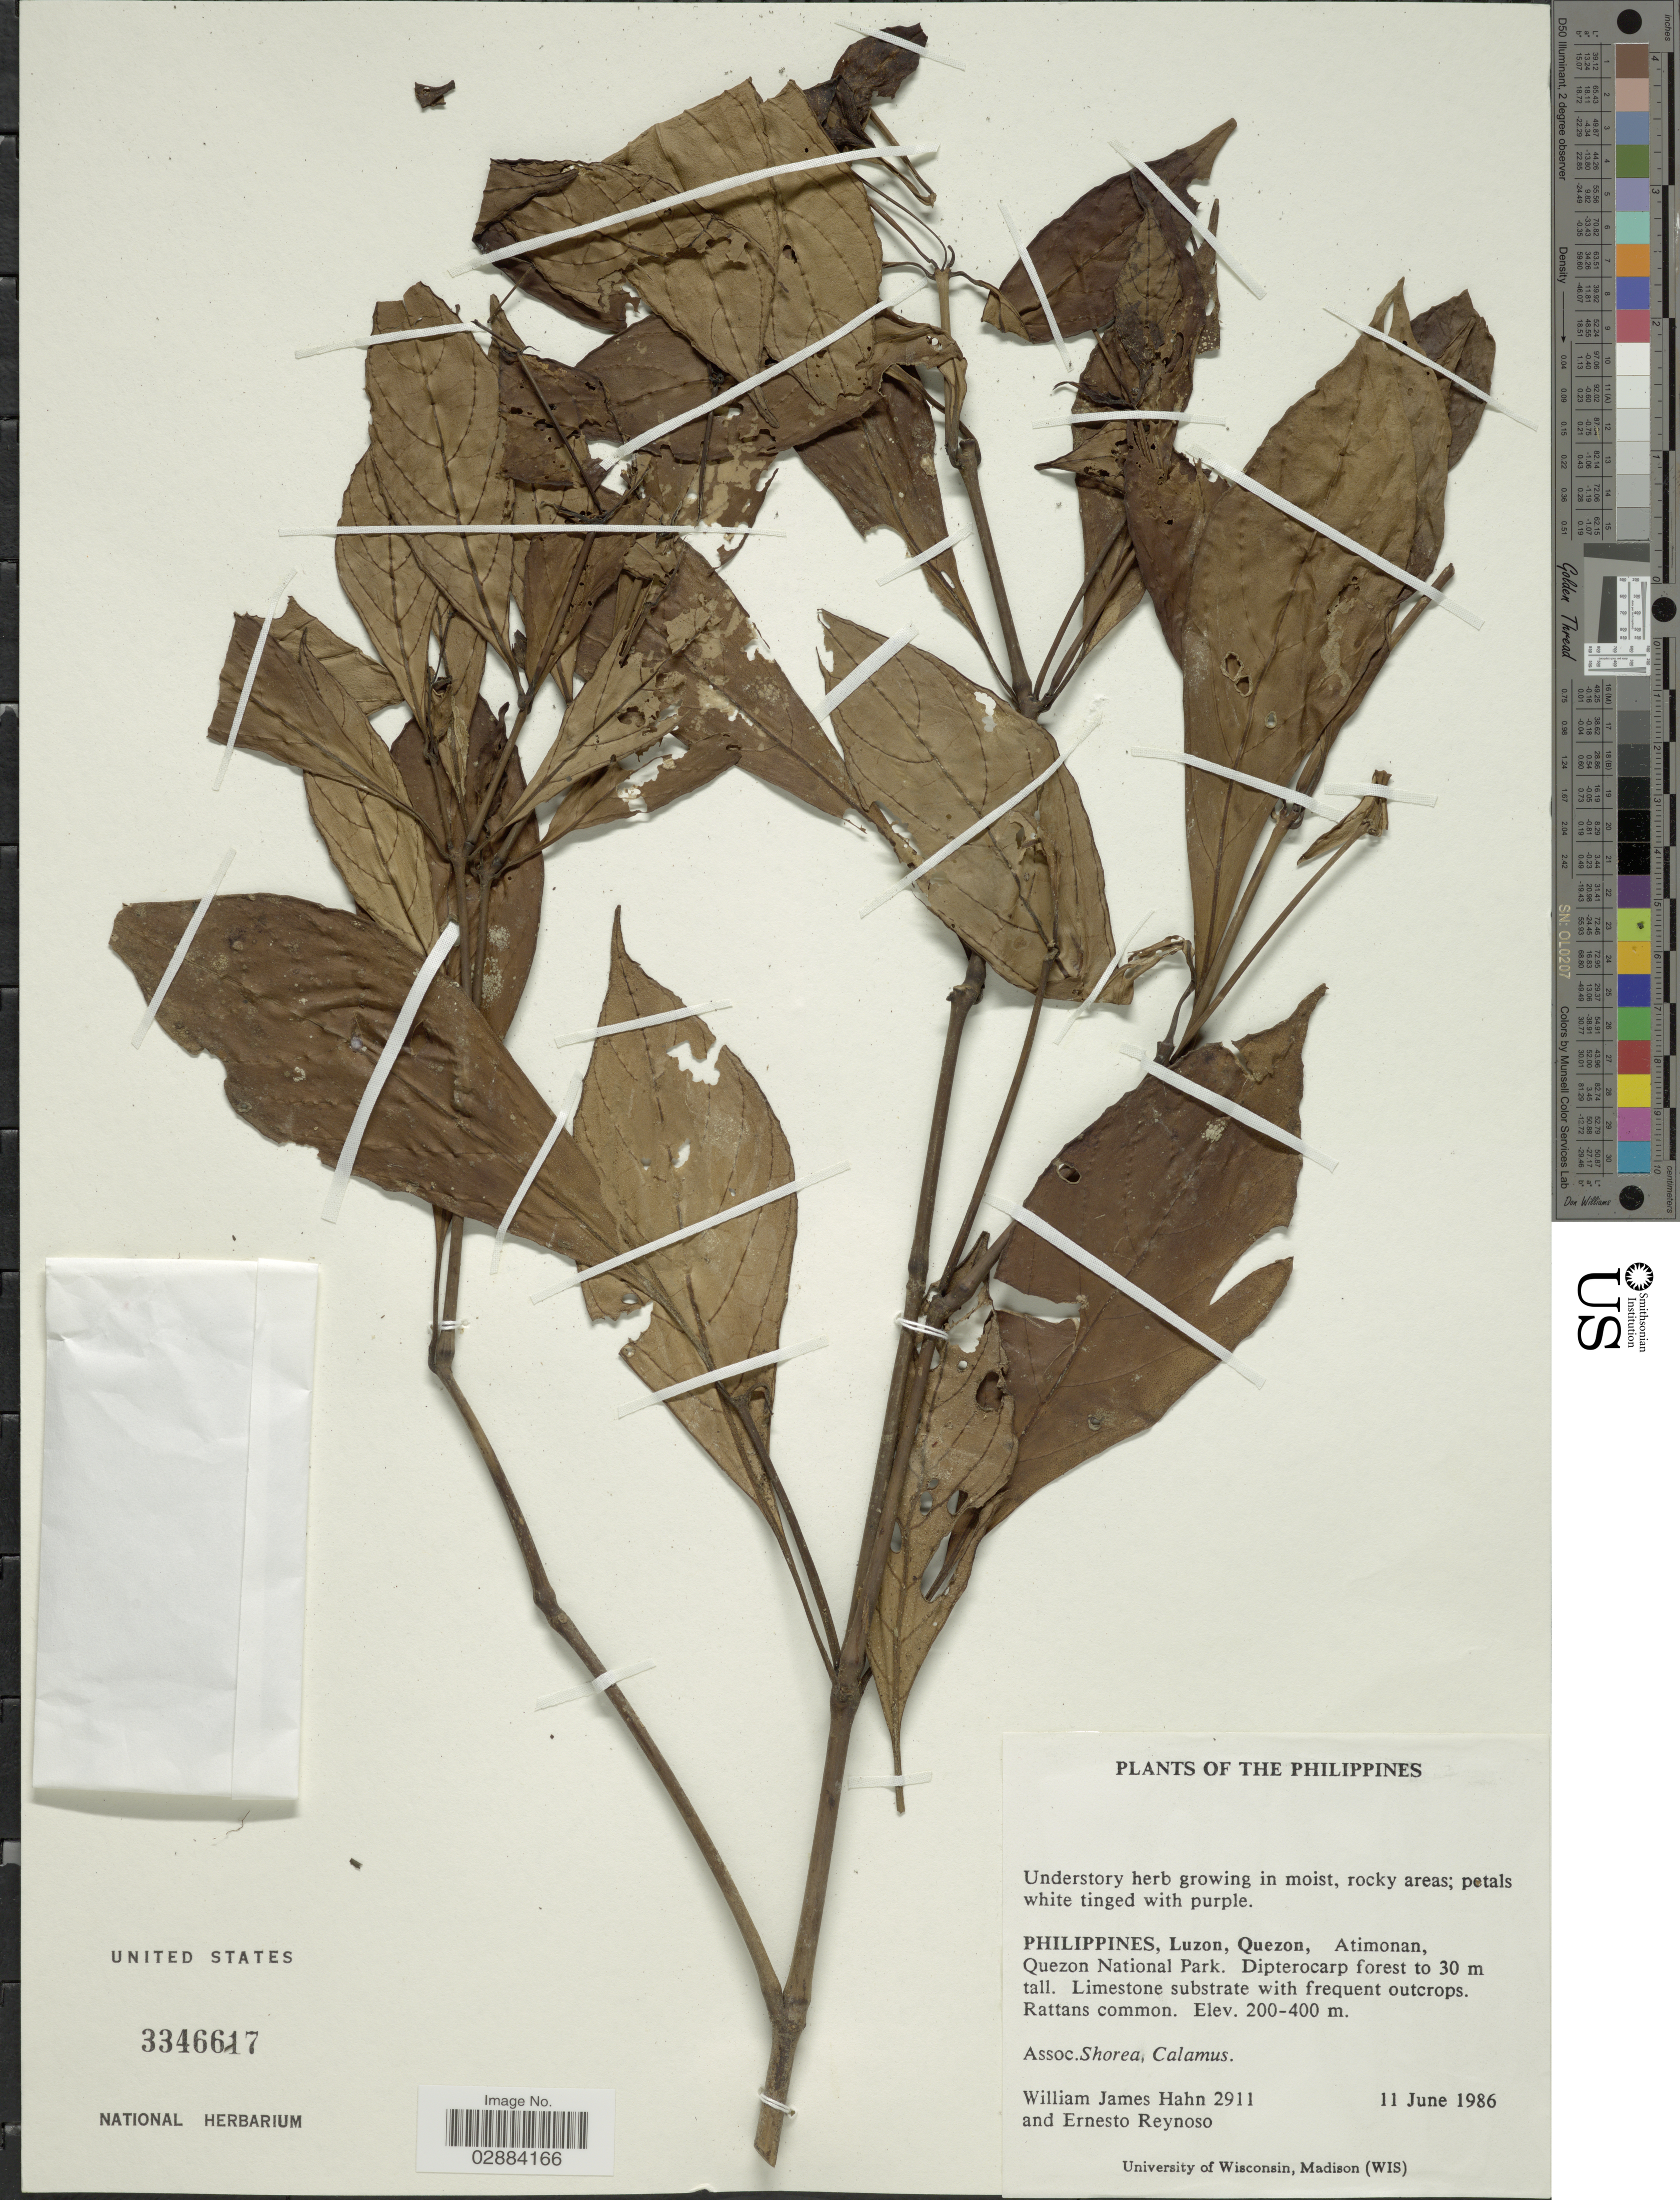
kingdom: Plantae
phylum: Tracheophyta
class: Magnoliopsida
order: Lamiales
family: Acanthaceae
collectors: W. J. Hahn & E. Reynoso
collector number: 2911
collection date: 1986-06-11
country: Philippines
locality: Luzon, Quezon, Atimonan, Quezon National Park.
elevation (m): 200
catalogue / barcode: US 3346617